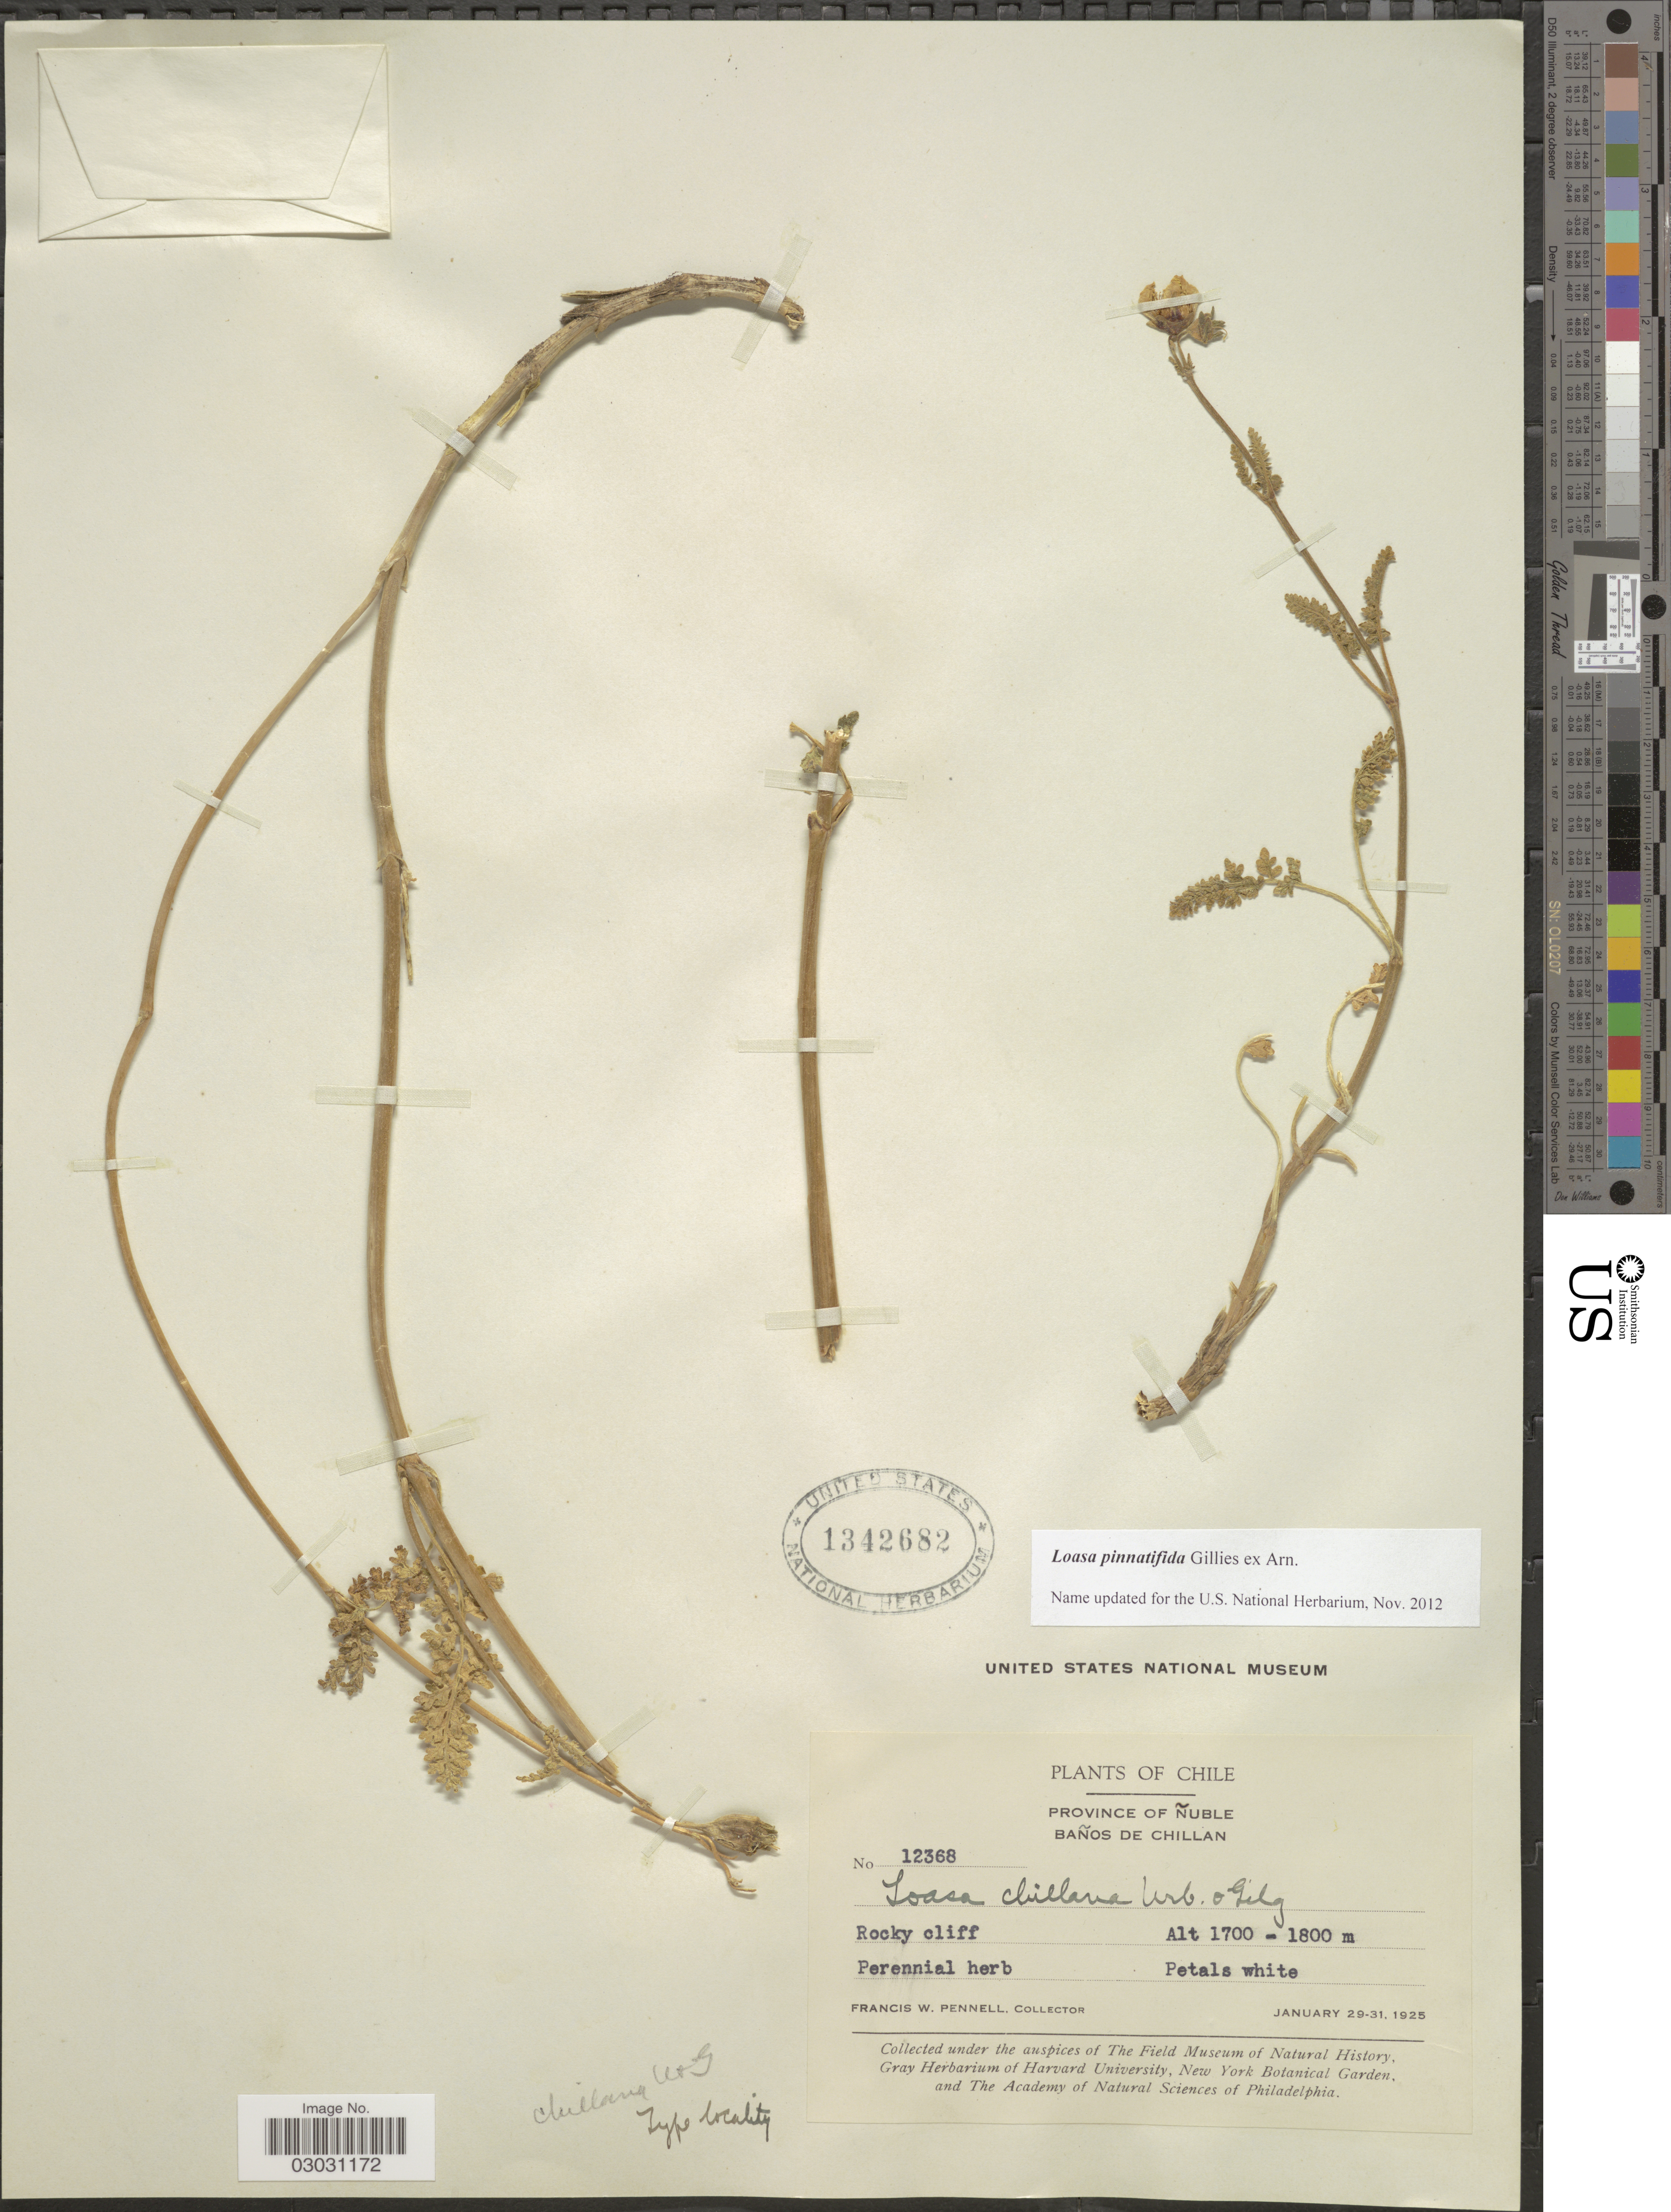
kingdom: Plantae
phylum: Tracheophyta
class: Magnoliopsida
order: Cornales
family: Loasaceae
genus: Pinnasa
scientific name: Pinnasa pinnatifida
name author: (Gillies ex Arn.) Weigend & R. H. Acuña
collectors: F. W. Pennell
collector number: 12368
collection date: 1925-01-29/1925-01-31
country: Chile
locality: Province of Ñuble, Baños de Chillan.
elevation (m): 1700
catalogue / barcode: US 1342682